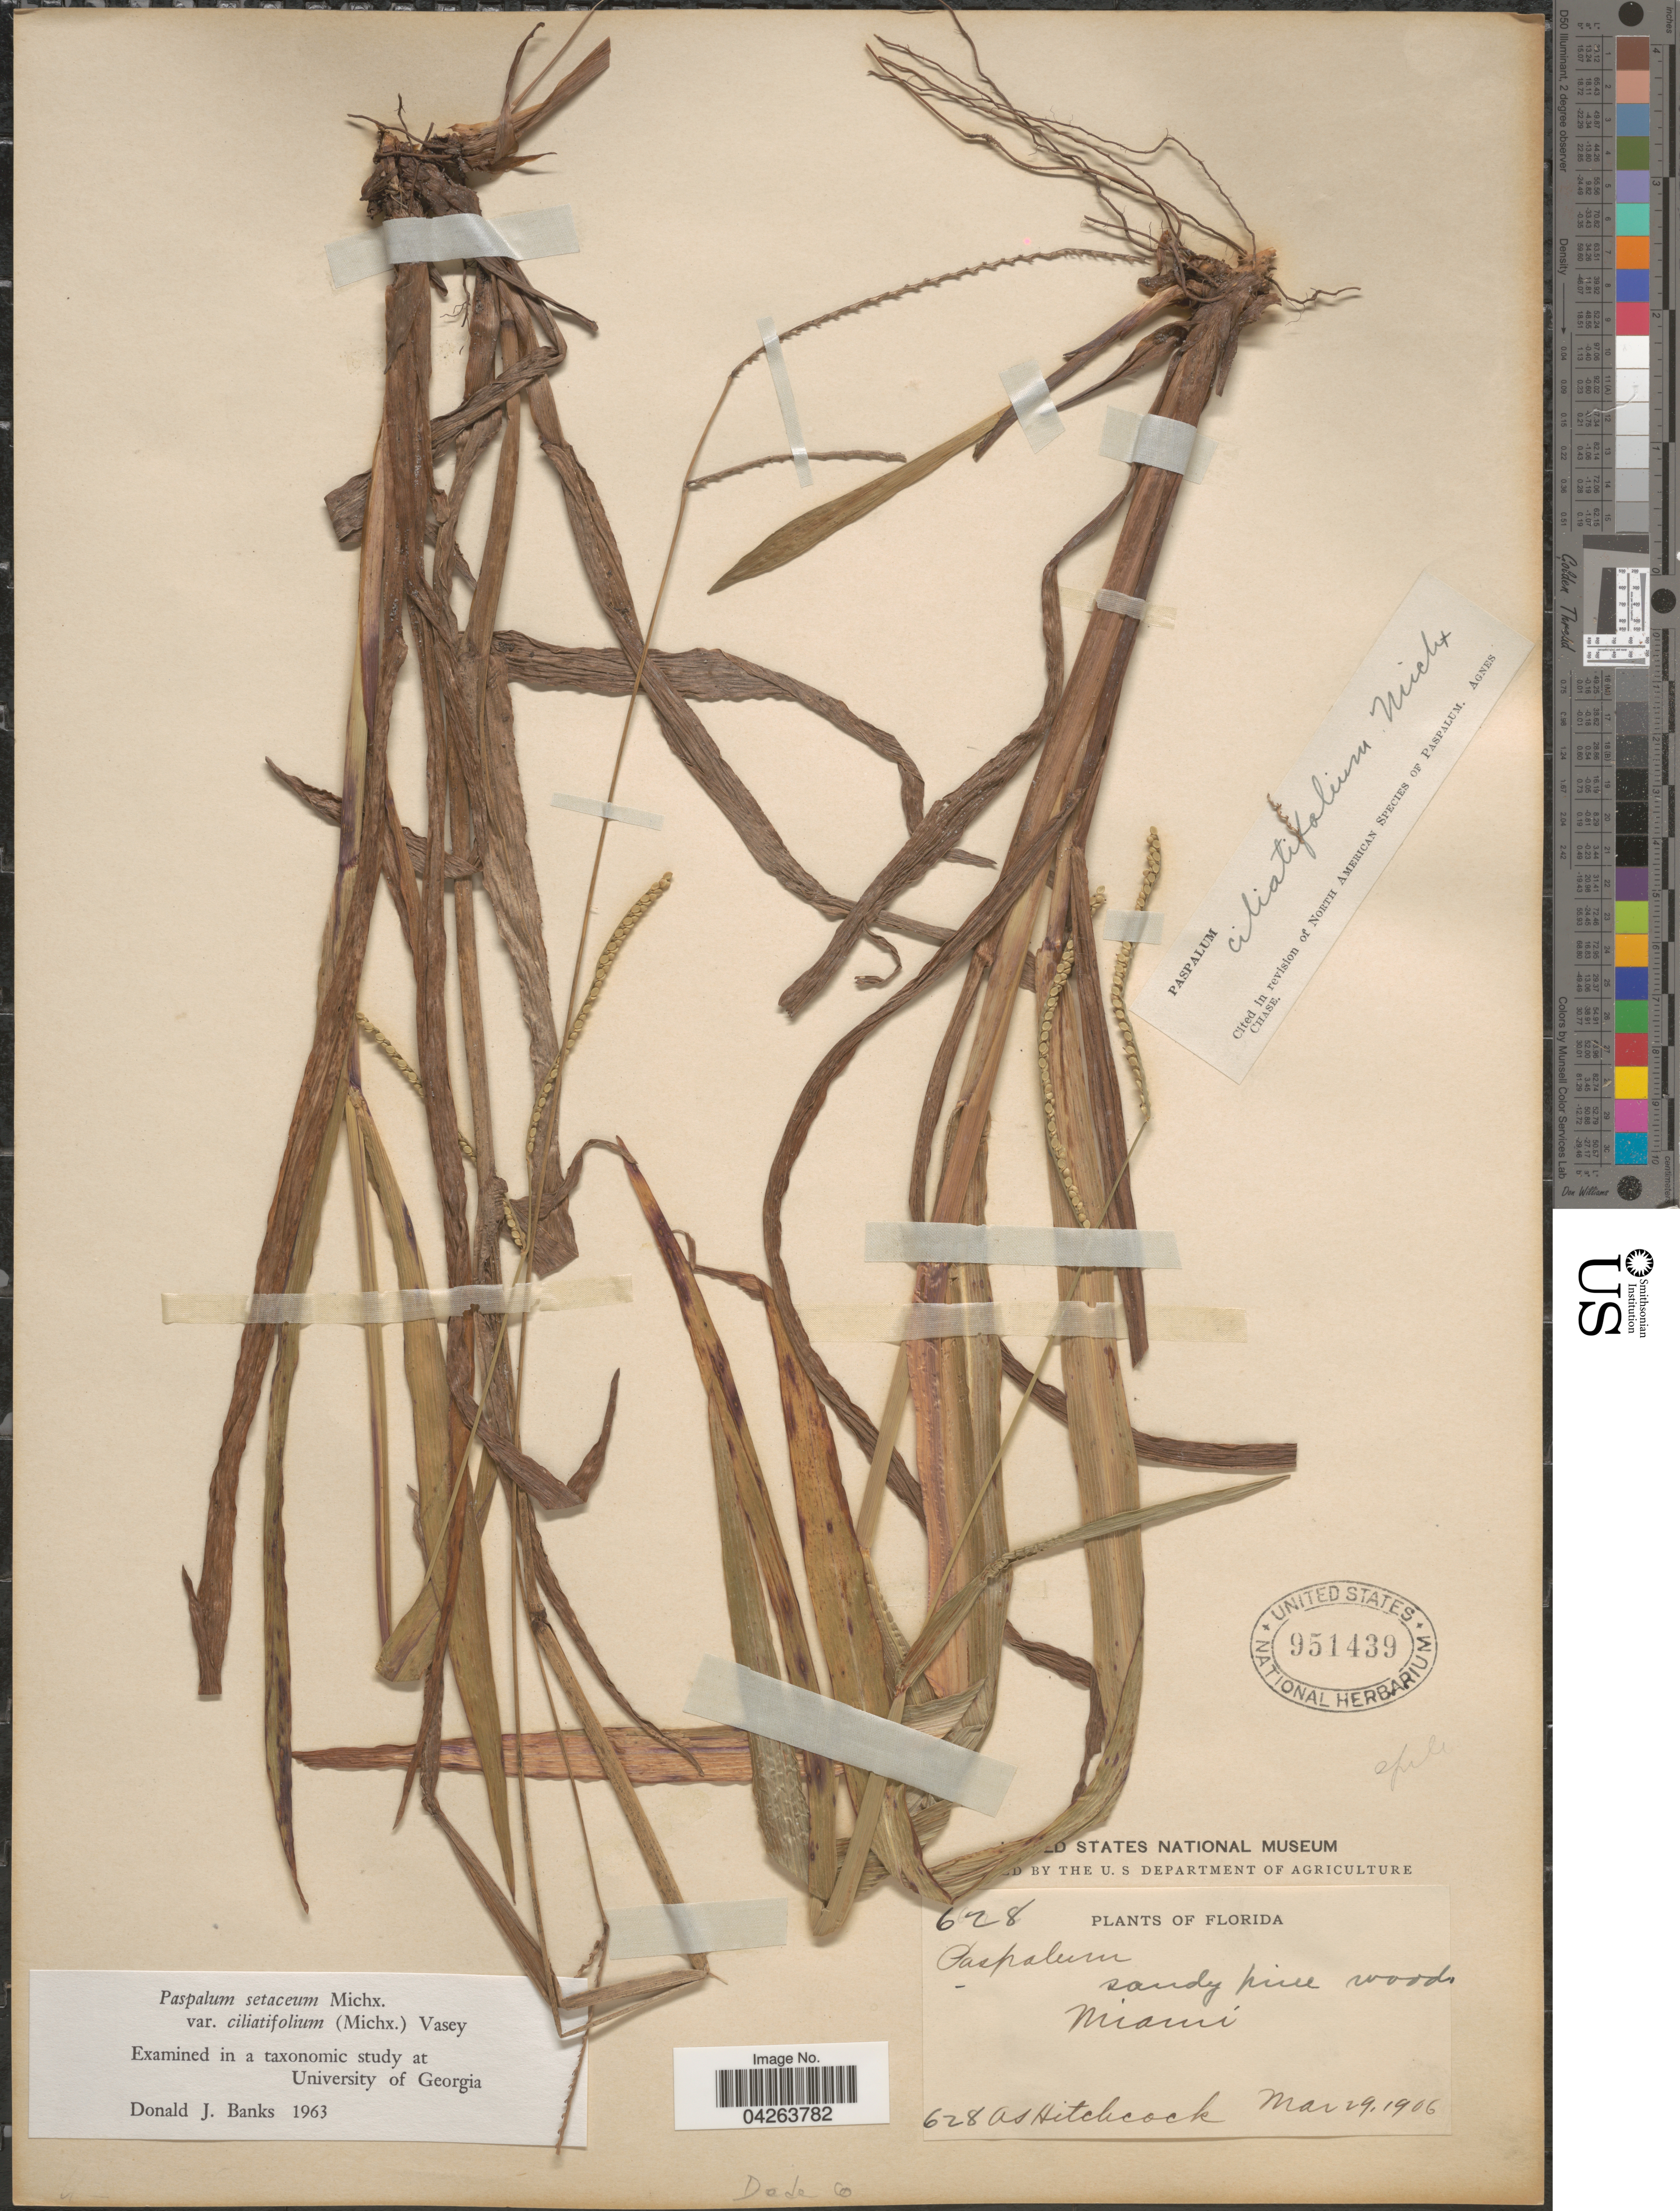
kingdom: Plantae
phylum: Tracheophyta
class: Liliopsida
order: Poales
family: Poaceae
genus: Paspalum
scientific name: Paspalum setaceum var. ciliatifolium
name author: (Michx.) Vasey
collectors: A. S. Hitchcock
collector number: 628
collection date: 1906-03-29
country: United States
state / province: Florida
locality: Miami. Dade Co.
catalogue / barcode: US 951439